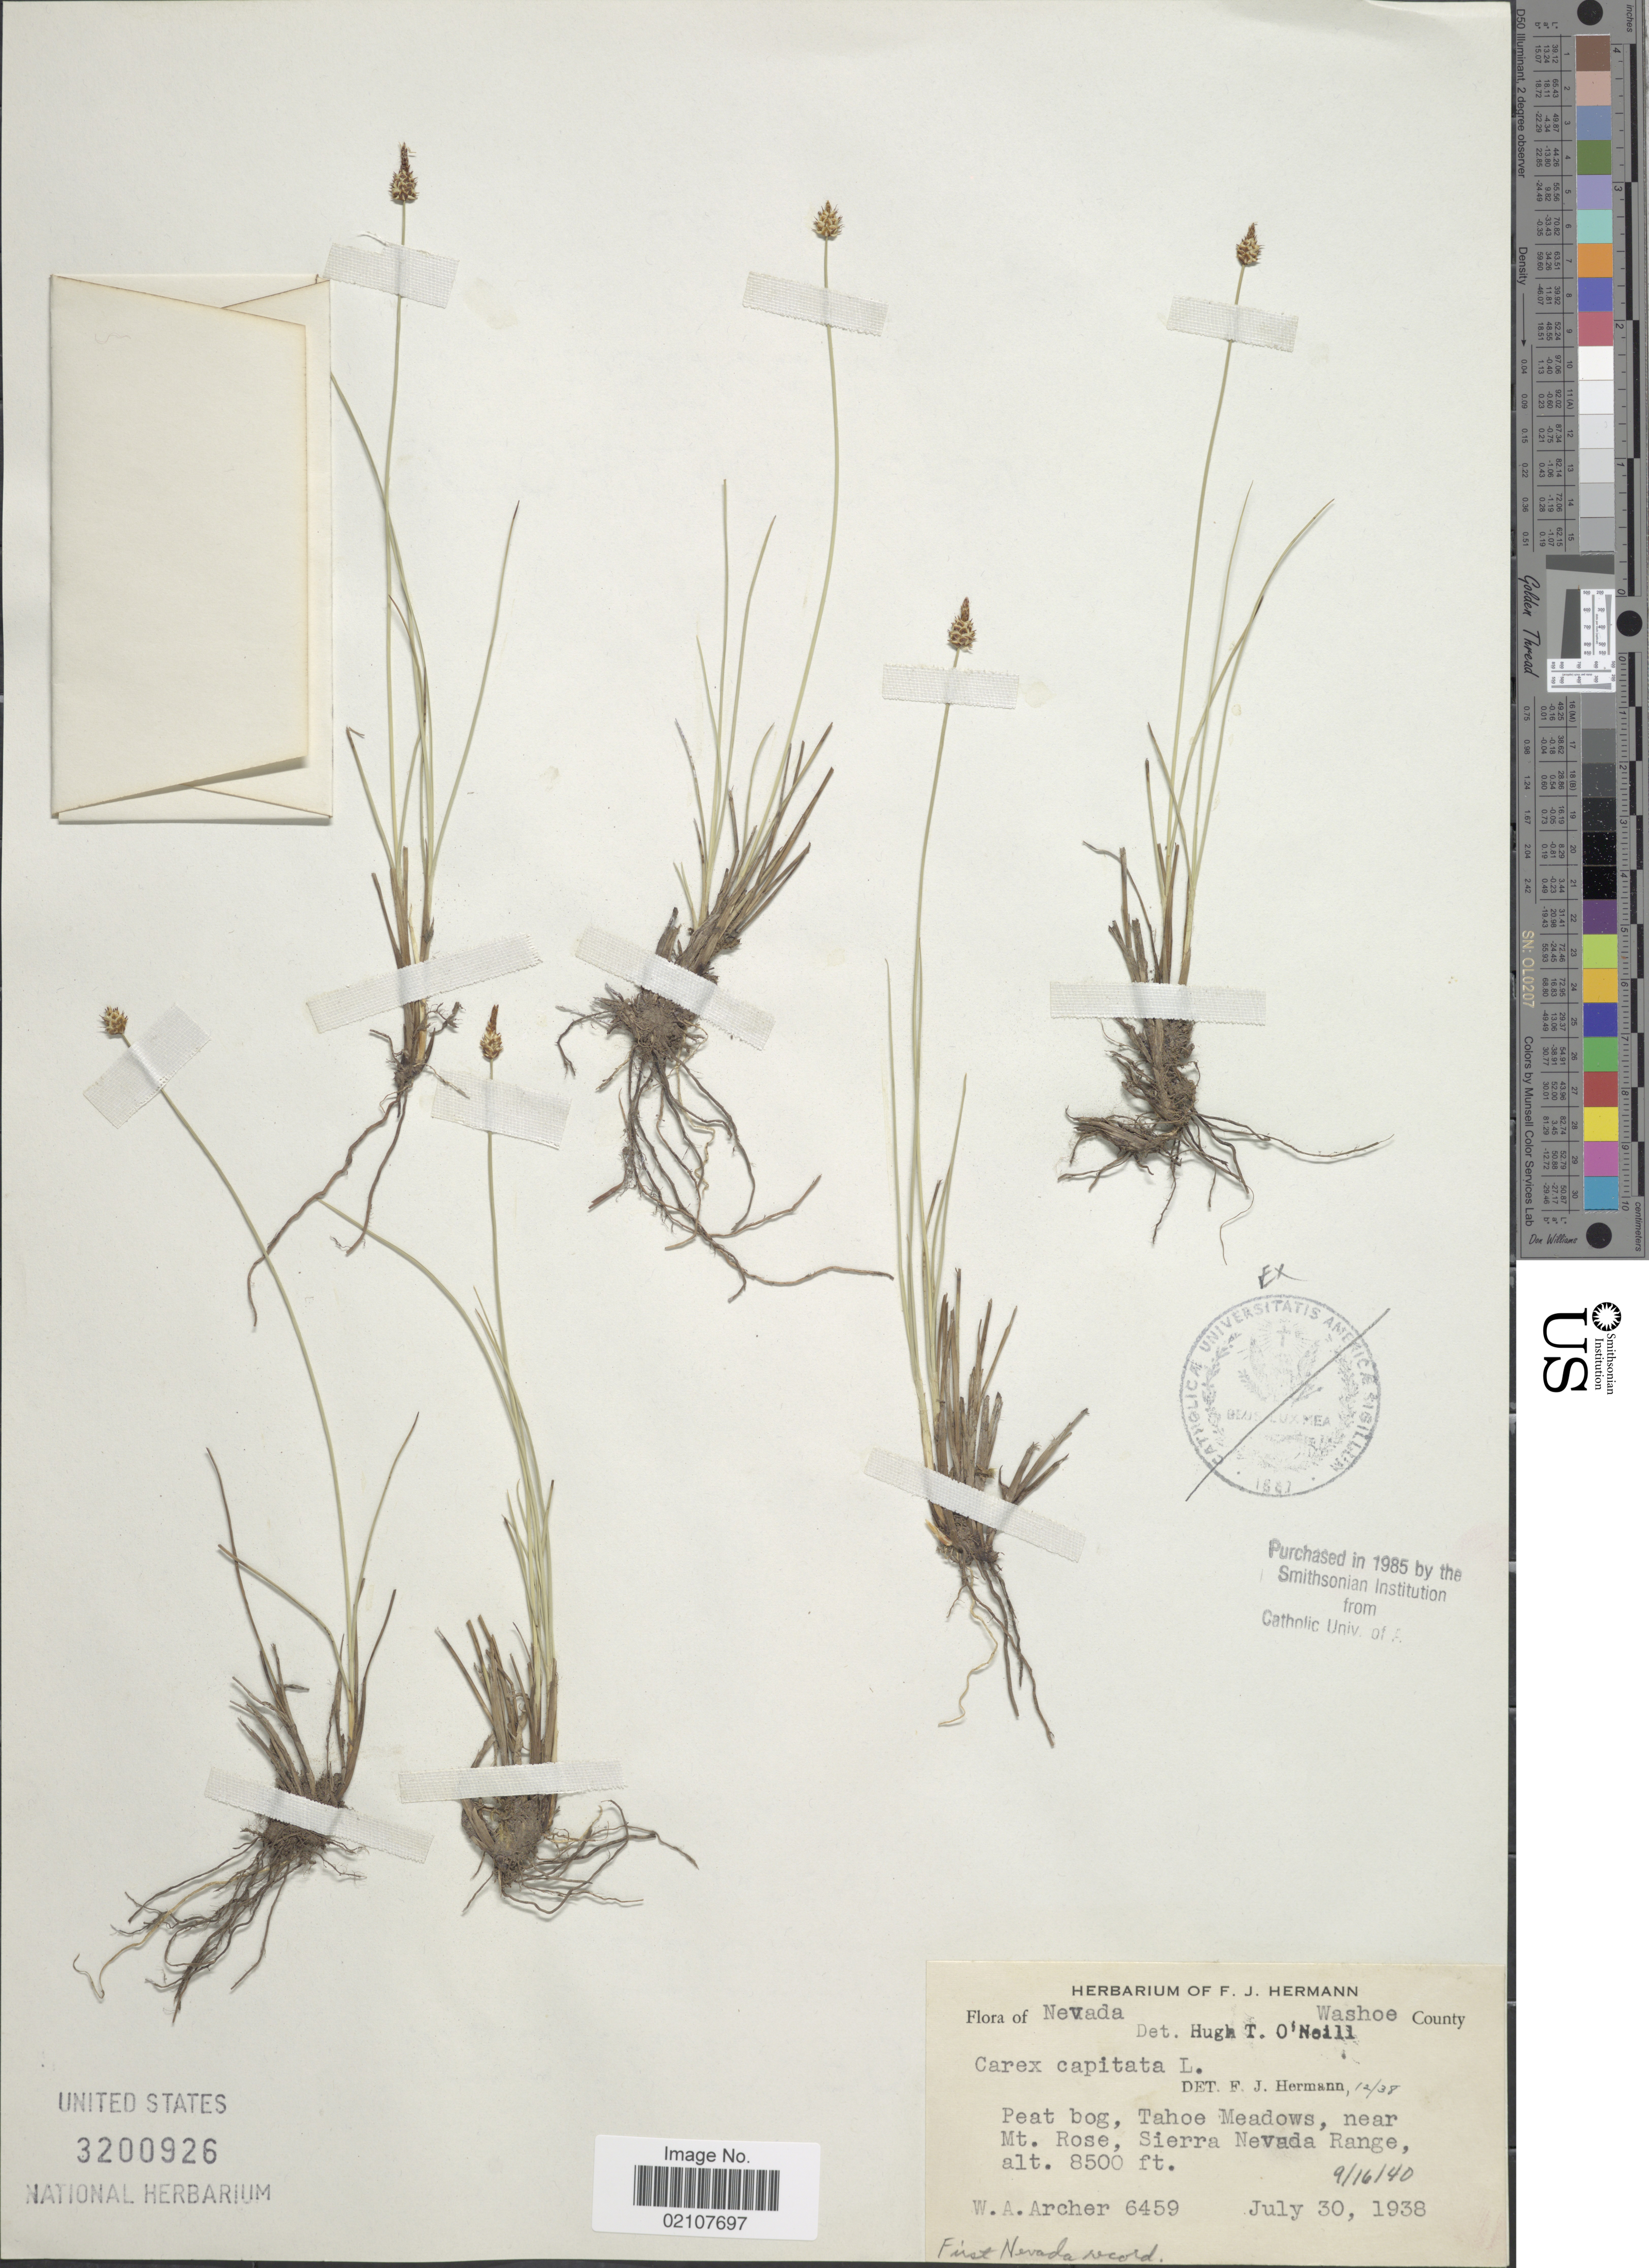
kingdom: Plantae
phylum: Tracheophyta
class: Liliopsida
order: Poales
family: Cyperaceae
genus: Carex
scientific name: Carex capitata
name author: L.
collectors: W. A. Archer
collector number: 6459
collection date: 1938-07-30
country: United States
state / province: Nevada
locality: Nevada, Tahoe Meadows, near Mt. Rose, Sierra Nevada Range.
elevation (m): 2591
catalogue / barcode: US 3200926